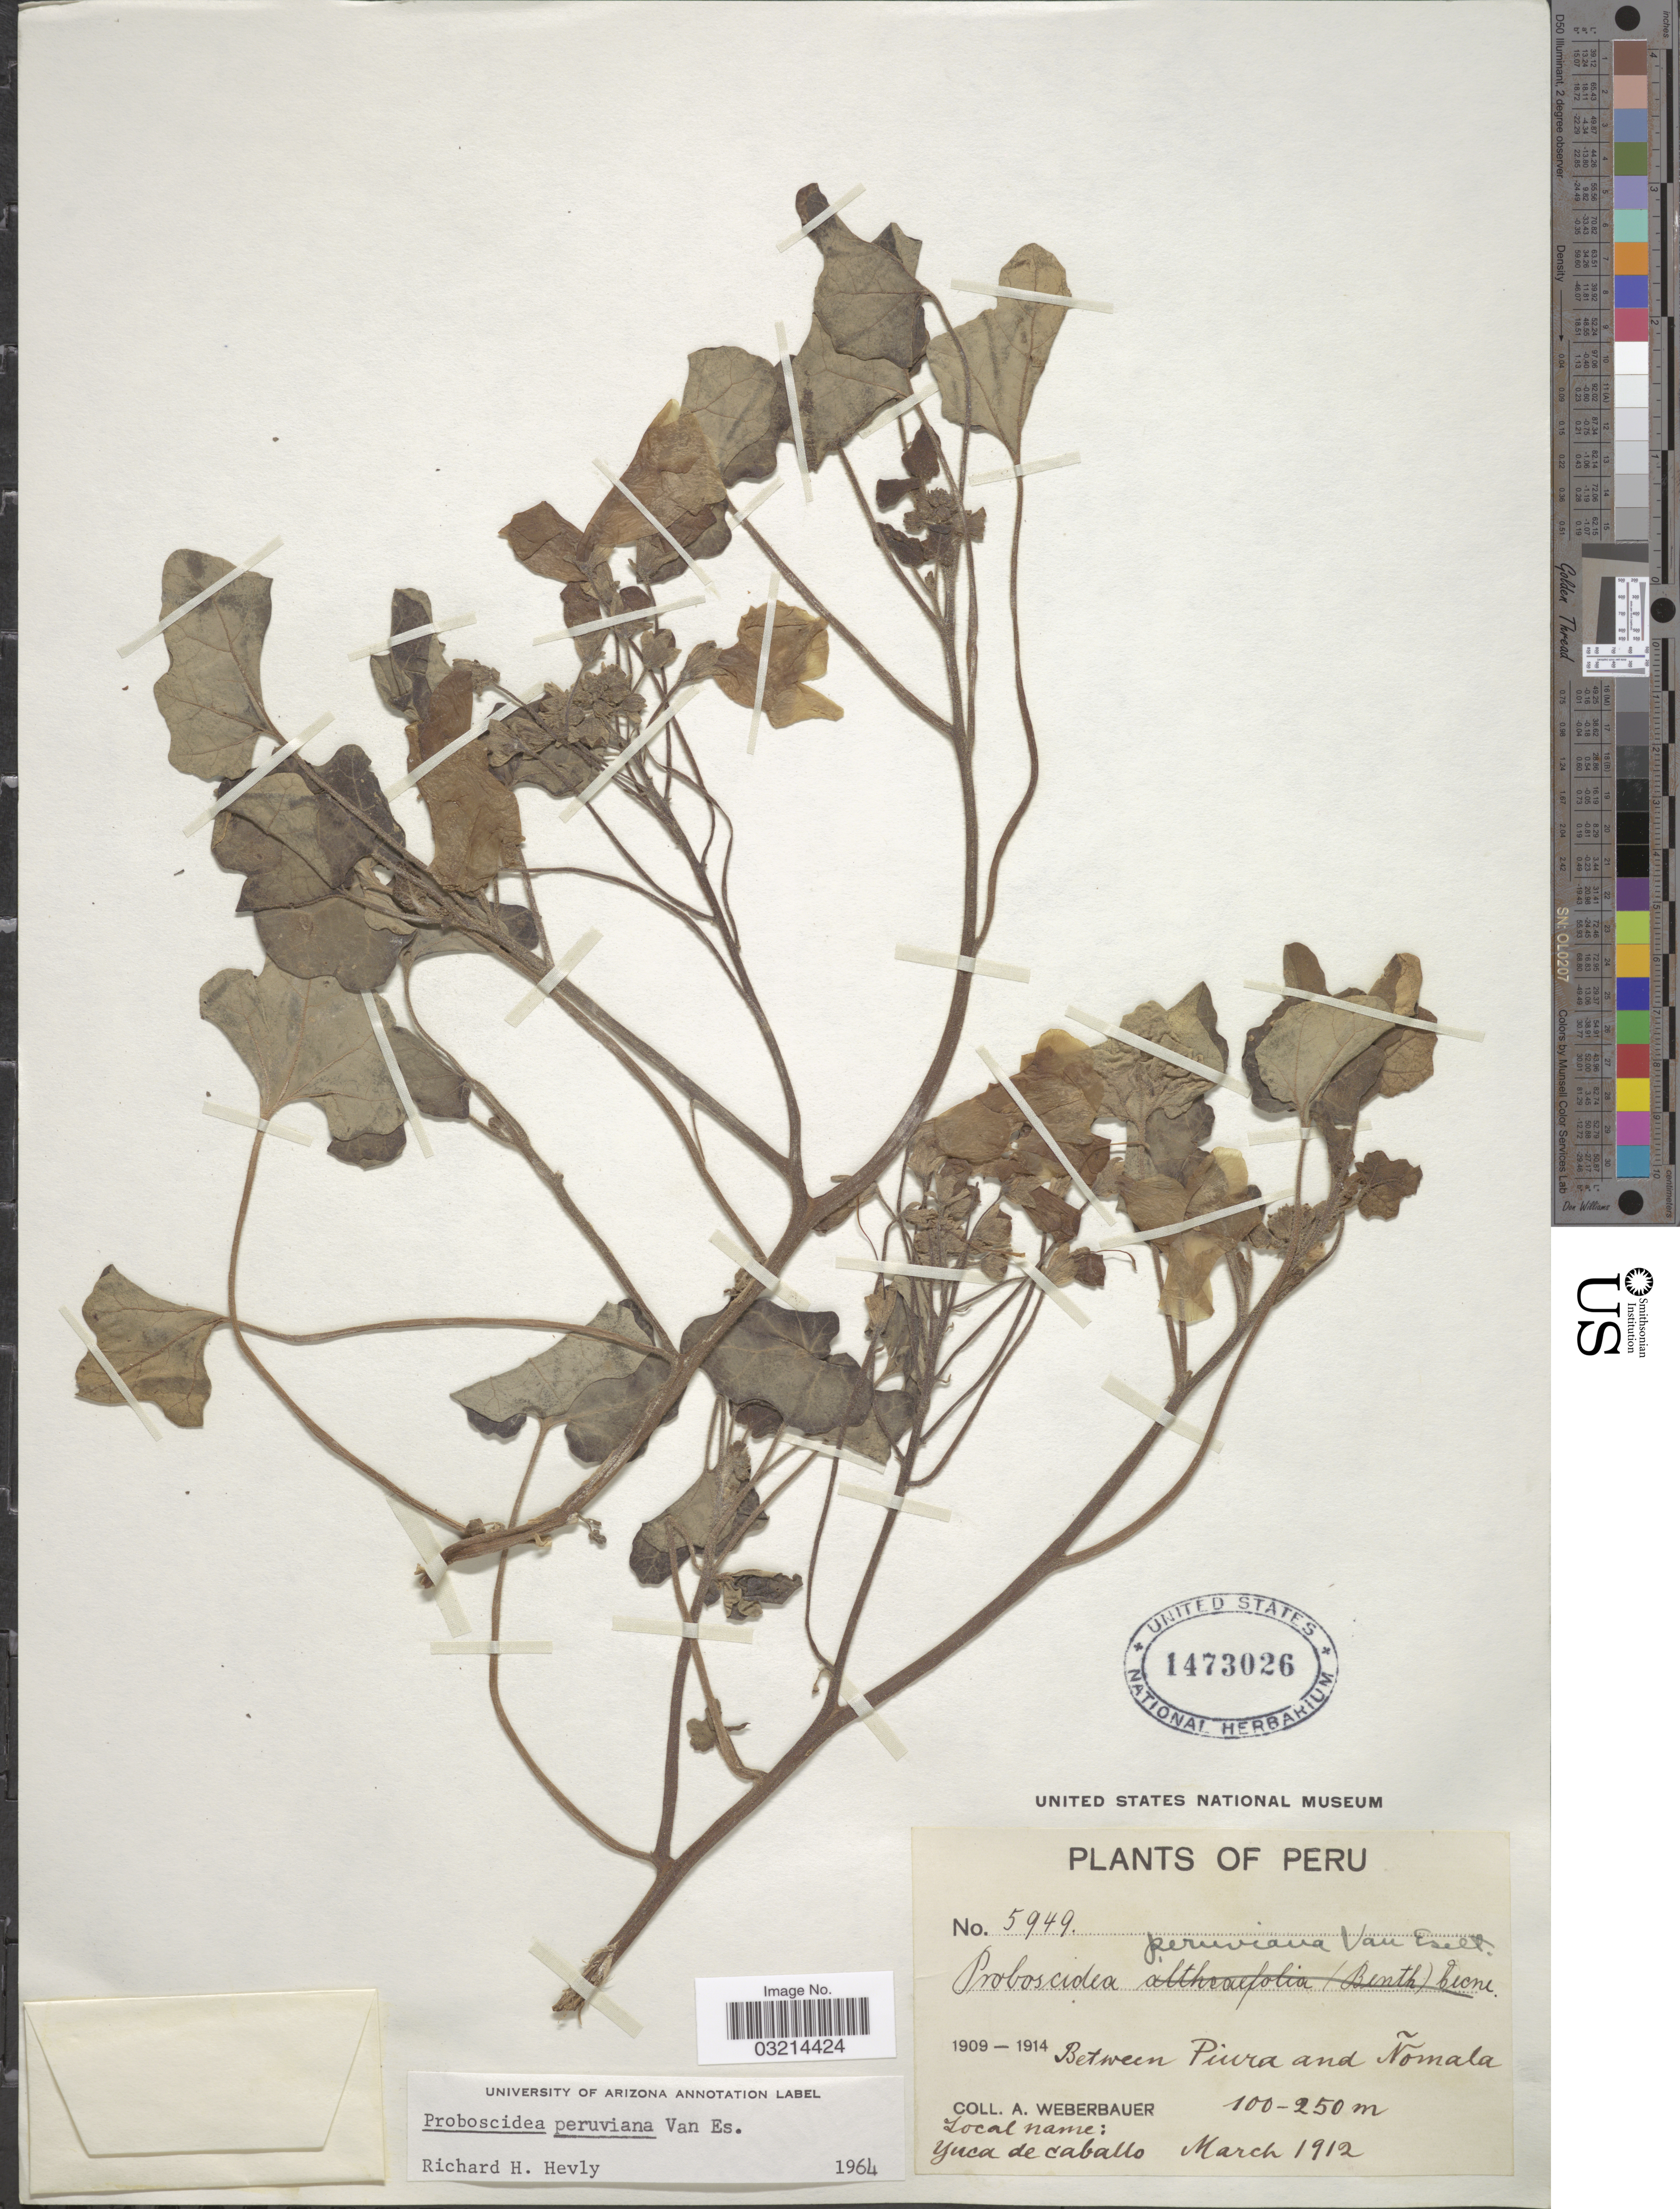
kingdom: Plantae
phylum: Tracheophyta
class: Magnoliopsida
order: Lamiales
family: Martyniaceae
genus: Proboscidea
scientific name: Proboscidea peruviana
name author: Van Eselt.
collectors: A. Weberbauer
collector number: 5949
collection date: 1912-03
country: Peru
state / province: Piura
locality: Between Piura and ñomala.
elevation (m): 100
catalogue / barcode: US 1473026